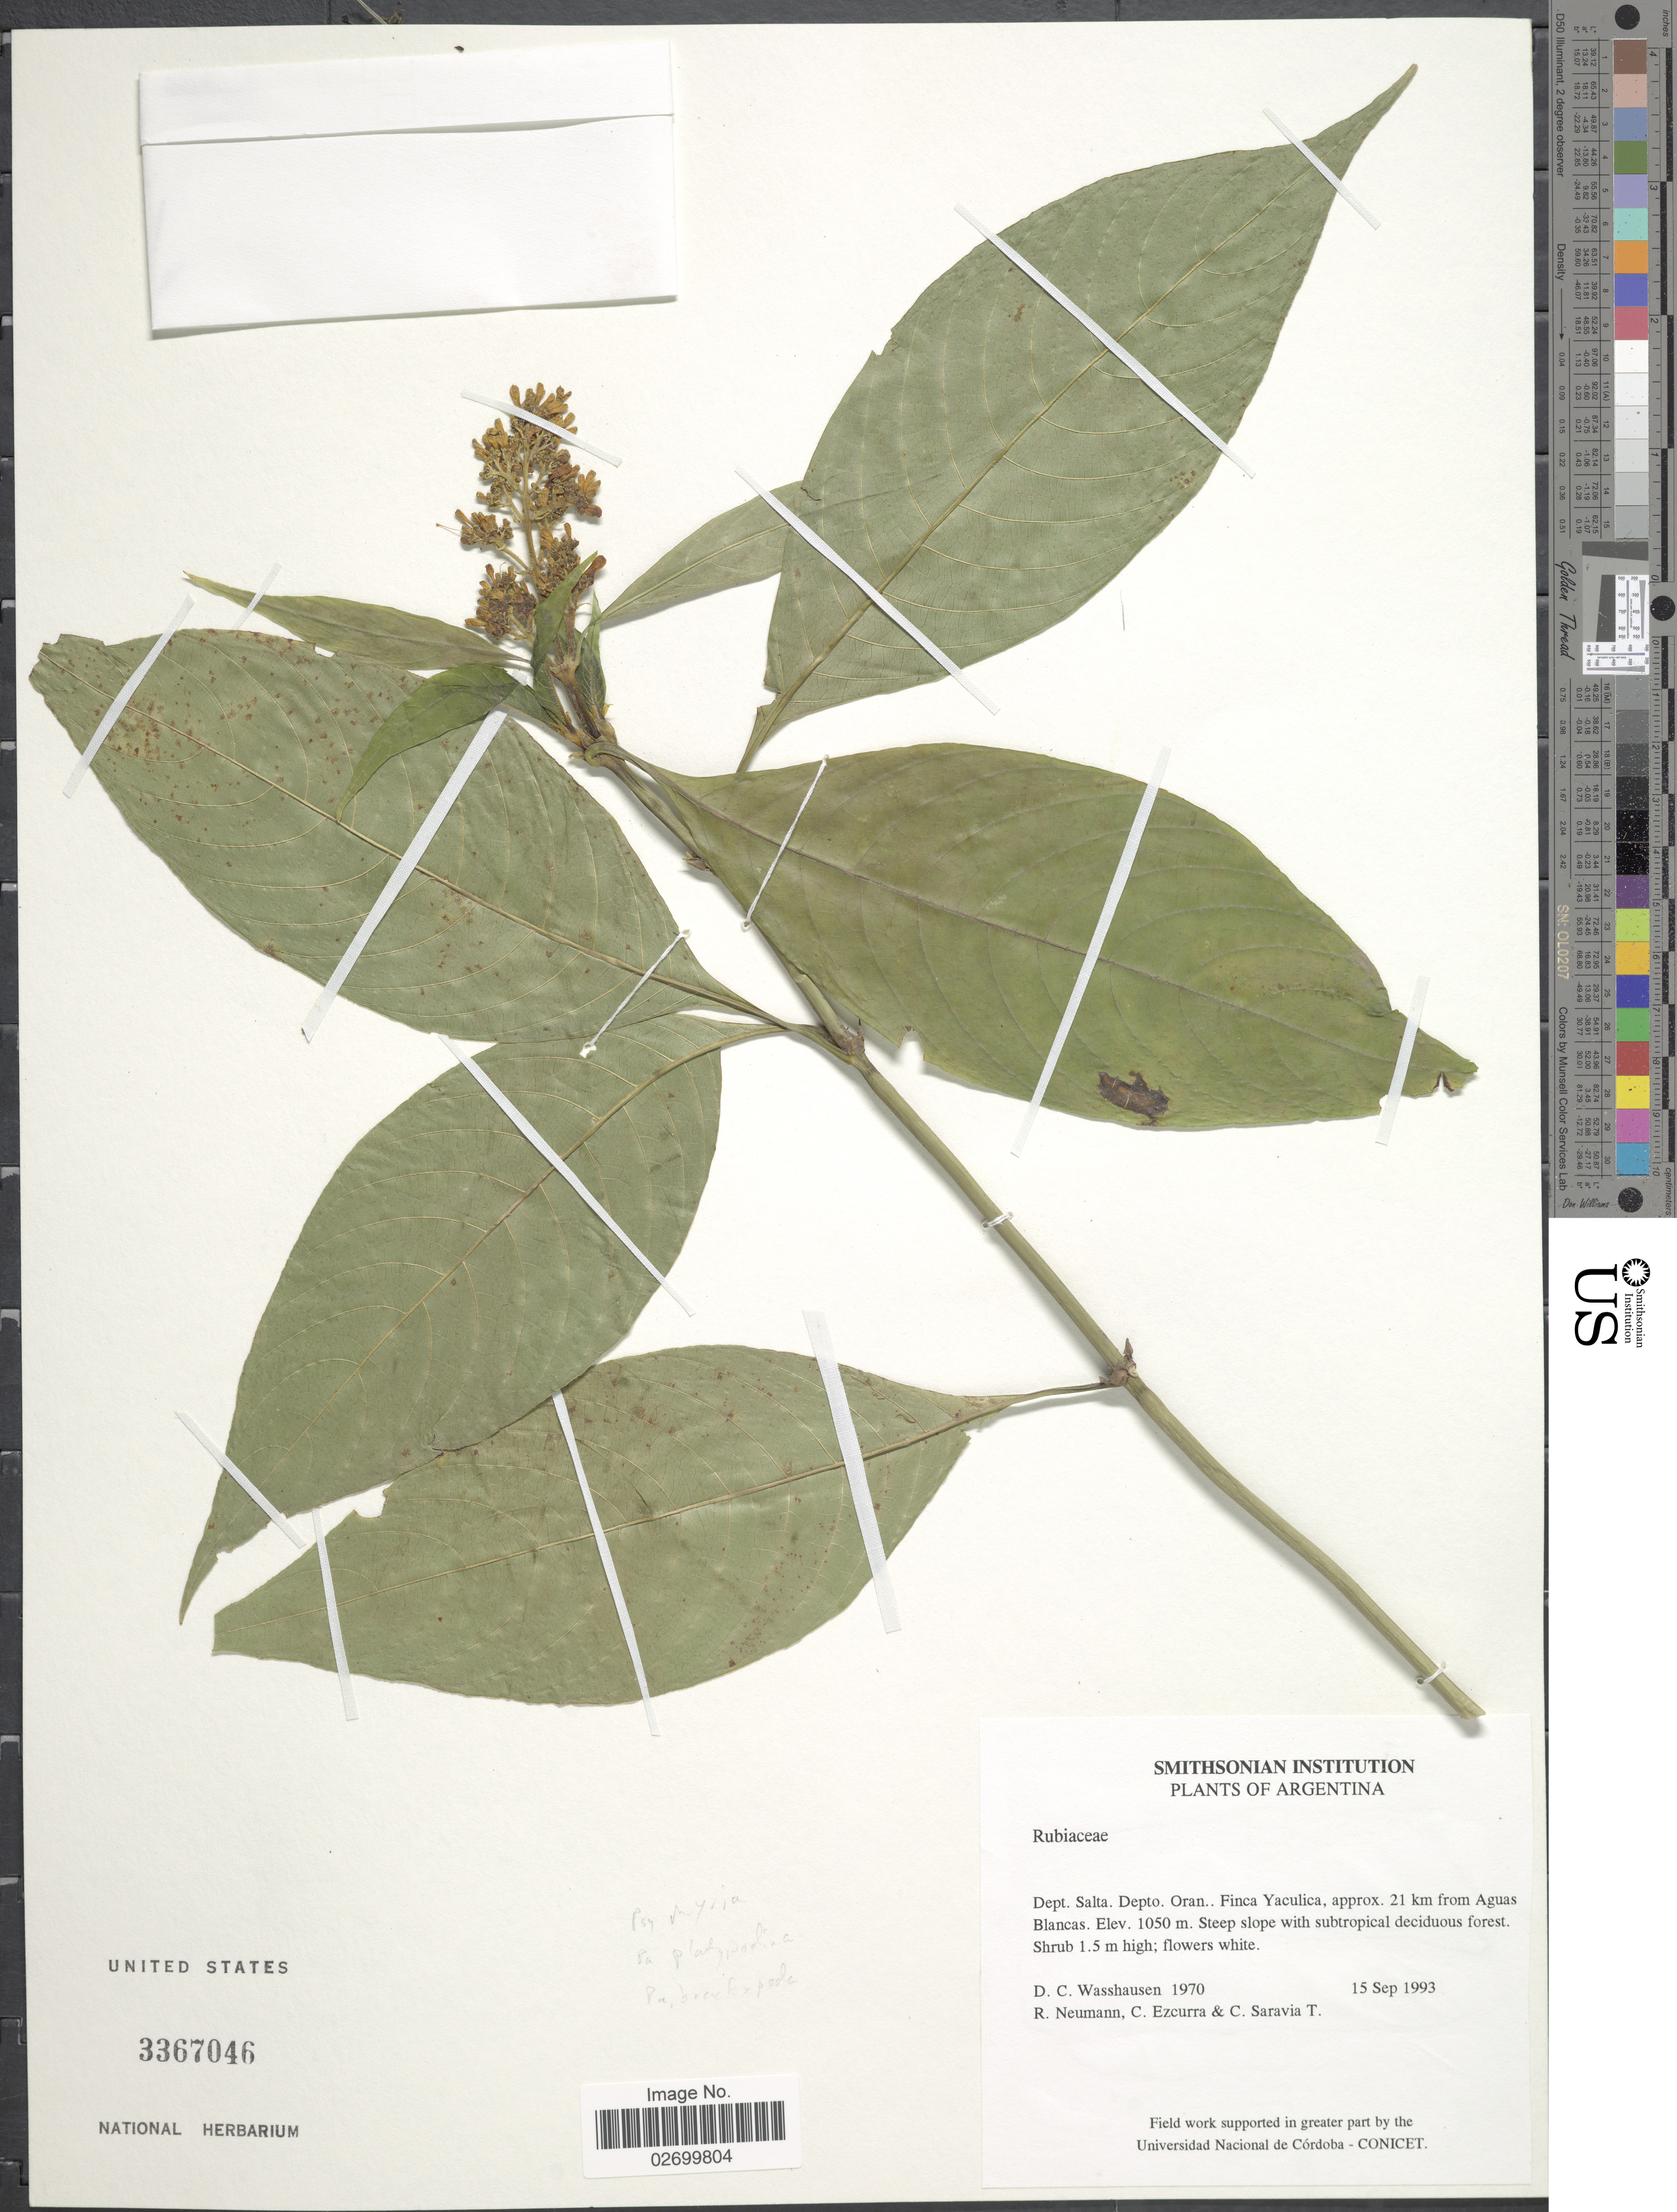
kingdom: Plantae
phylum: Tracheophyta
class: Magnoliopsida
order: Gentianales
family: Rubiaceae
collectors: D. C. Wasshausen, R. Neumann, C. Ezcurra & C. Saravia T.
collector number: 1970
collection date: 1993-09-15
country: Argentina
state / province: Salta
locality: Depto. Oran.. Finca Yaculica, approx. 21 km from Aguas Blancas.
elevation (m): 1050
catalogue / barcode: US 3367046